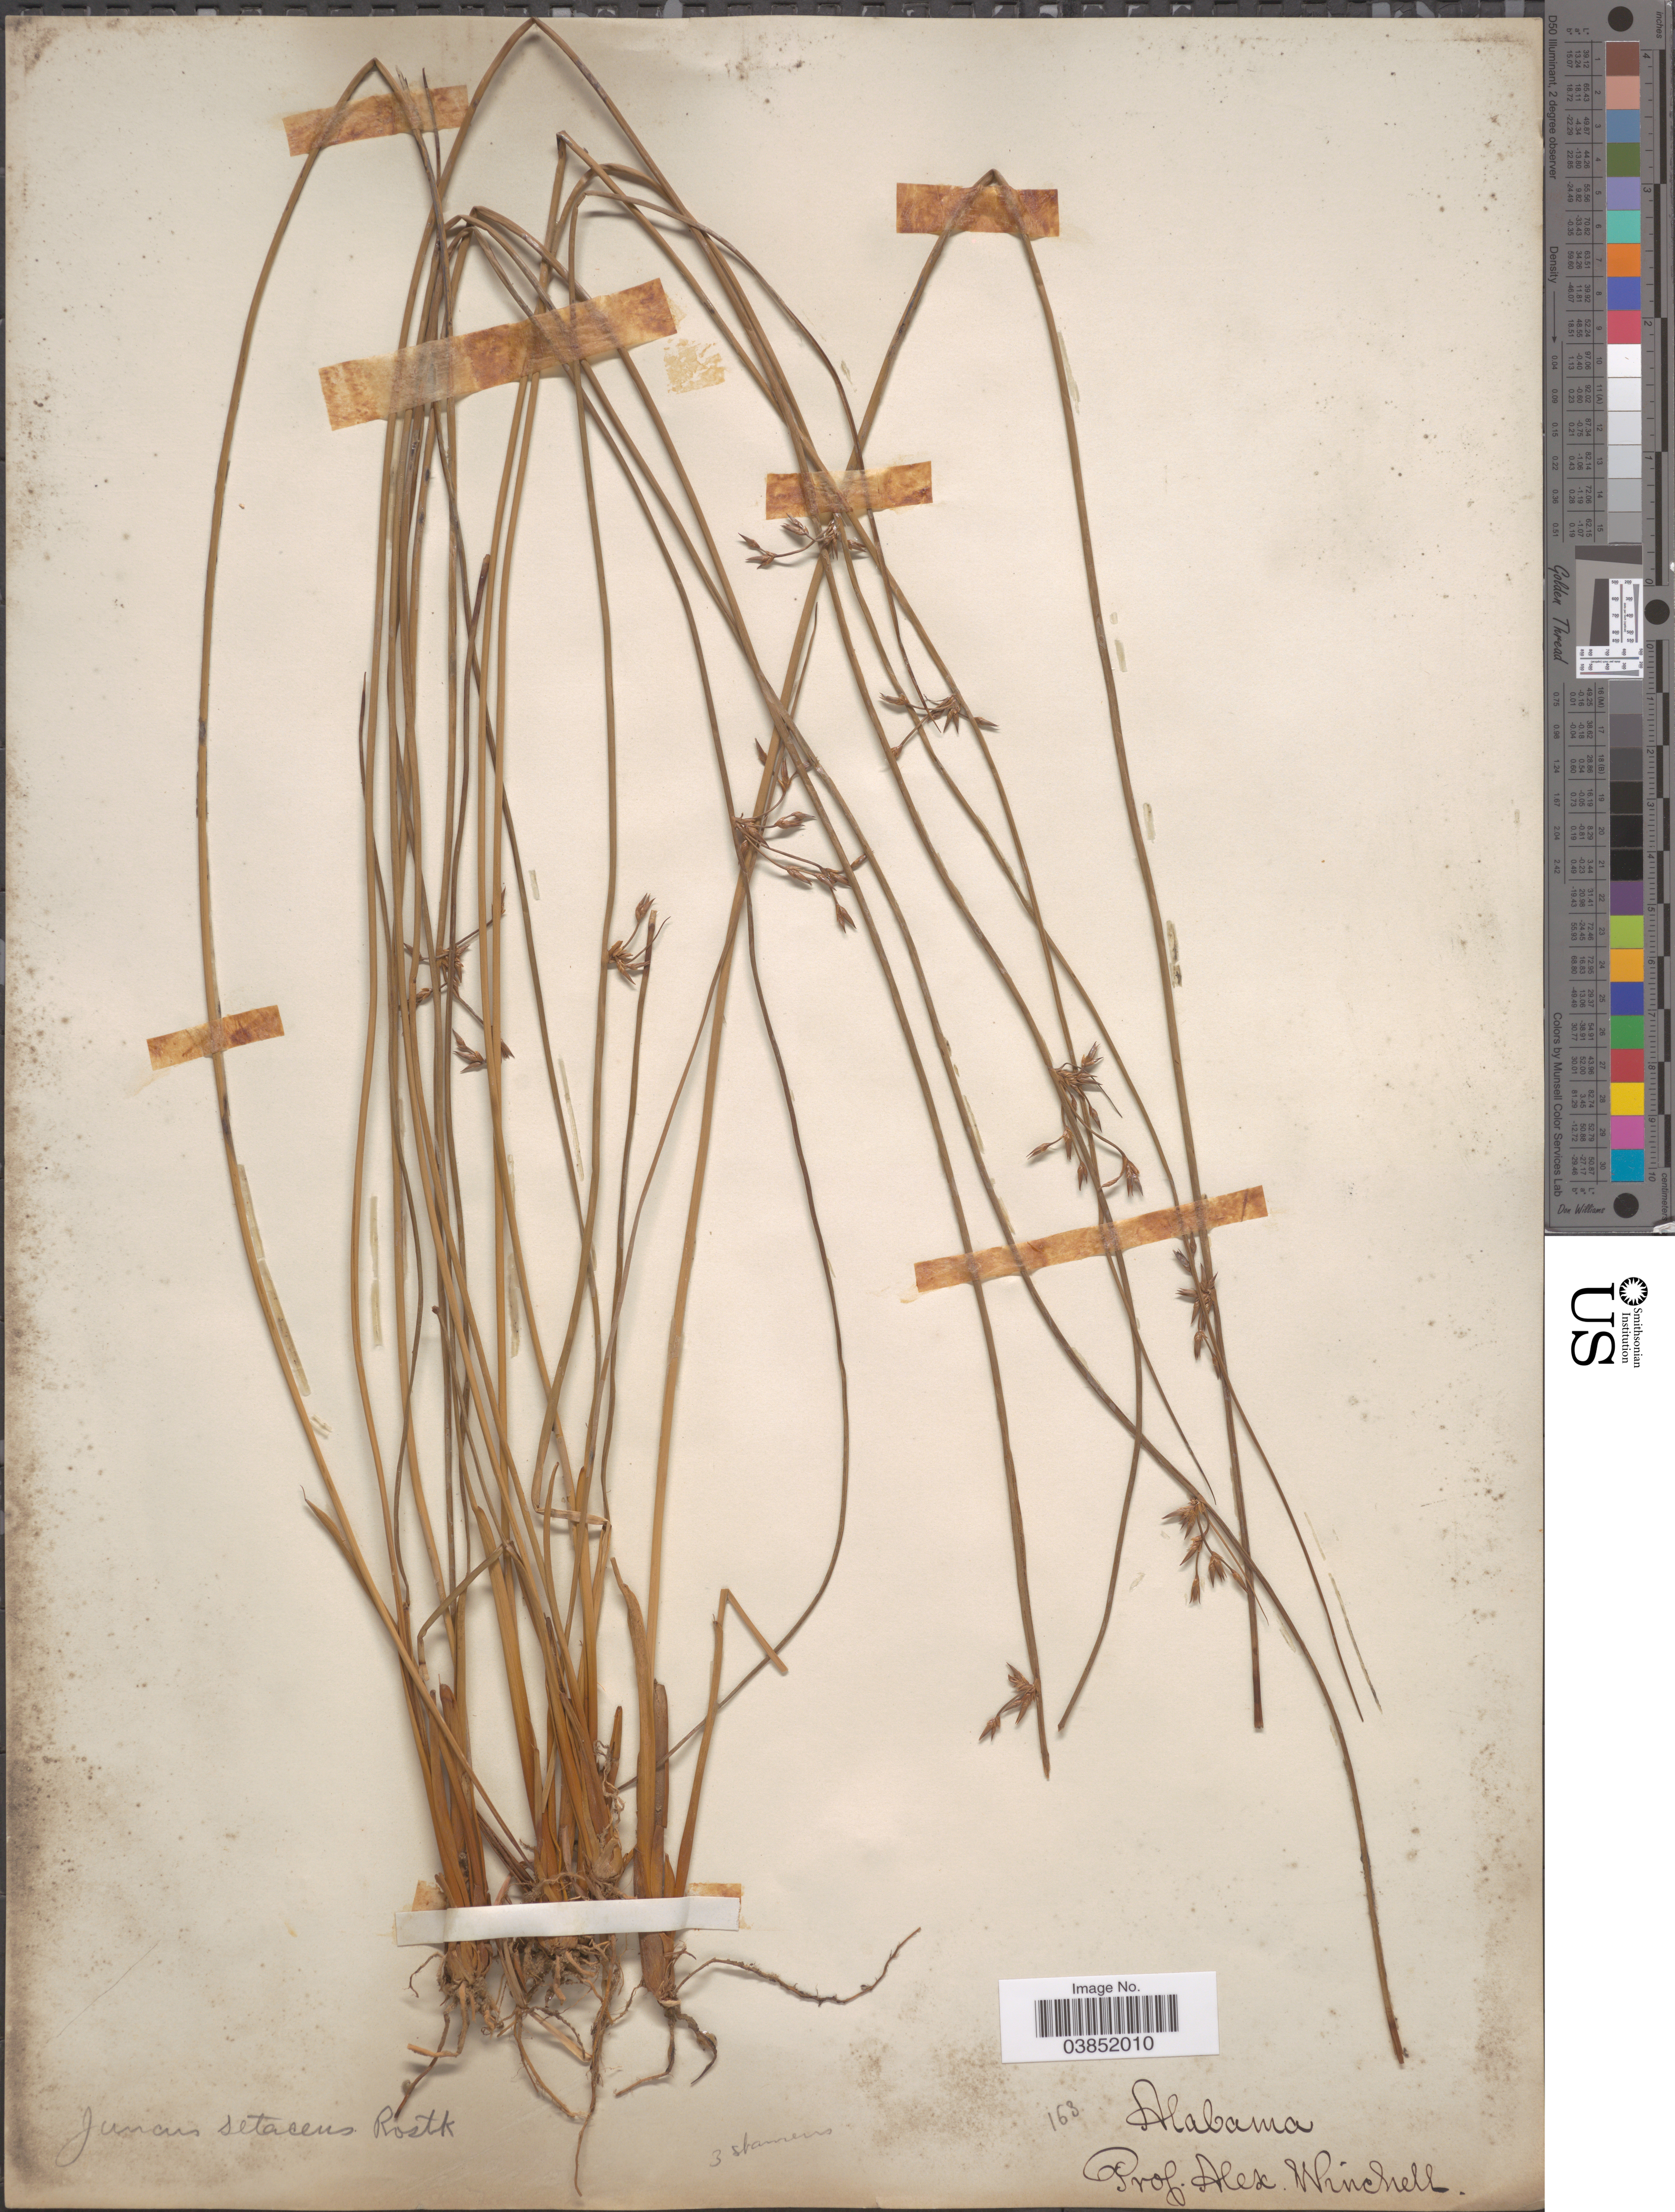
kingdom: Plantae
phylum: Tracheophyta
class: Liliopsida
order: Poales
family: Juncaceae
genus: Juncus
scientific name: Juncus coriaceus Mack.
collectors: A. Winchell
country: United States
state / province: Alabama